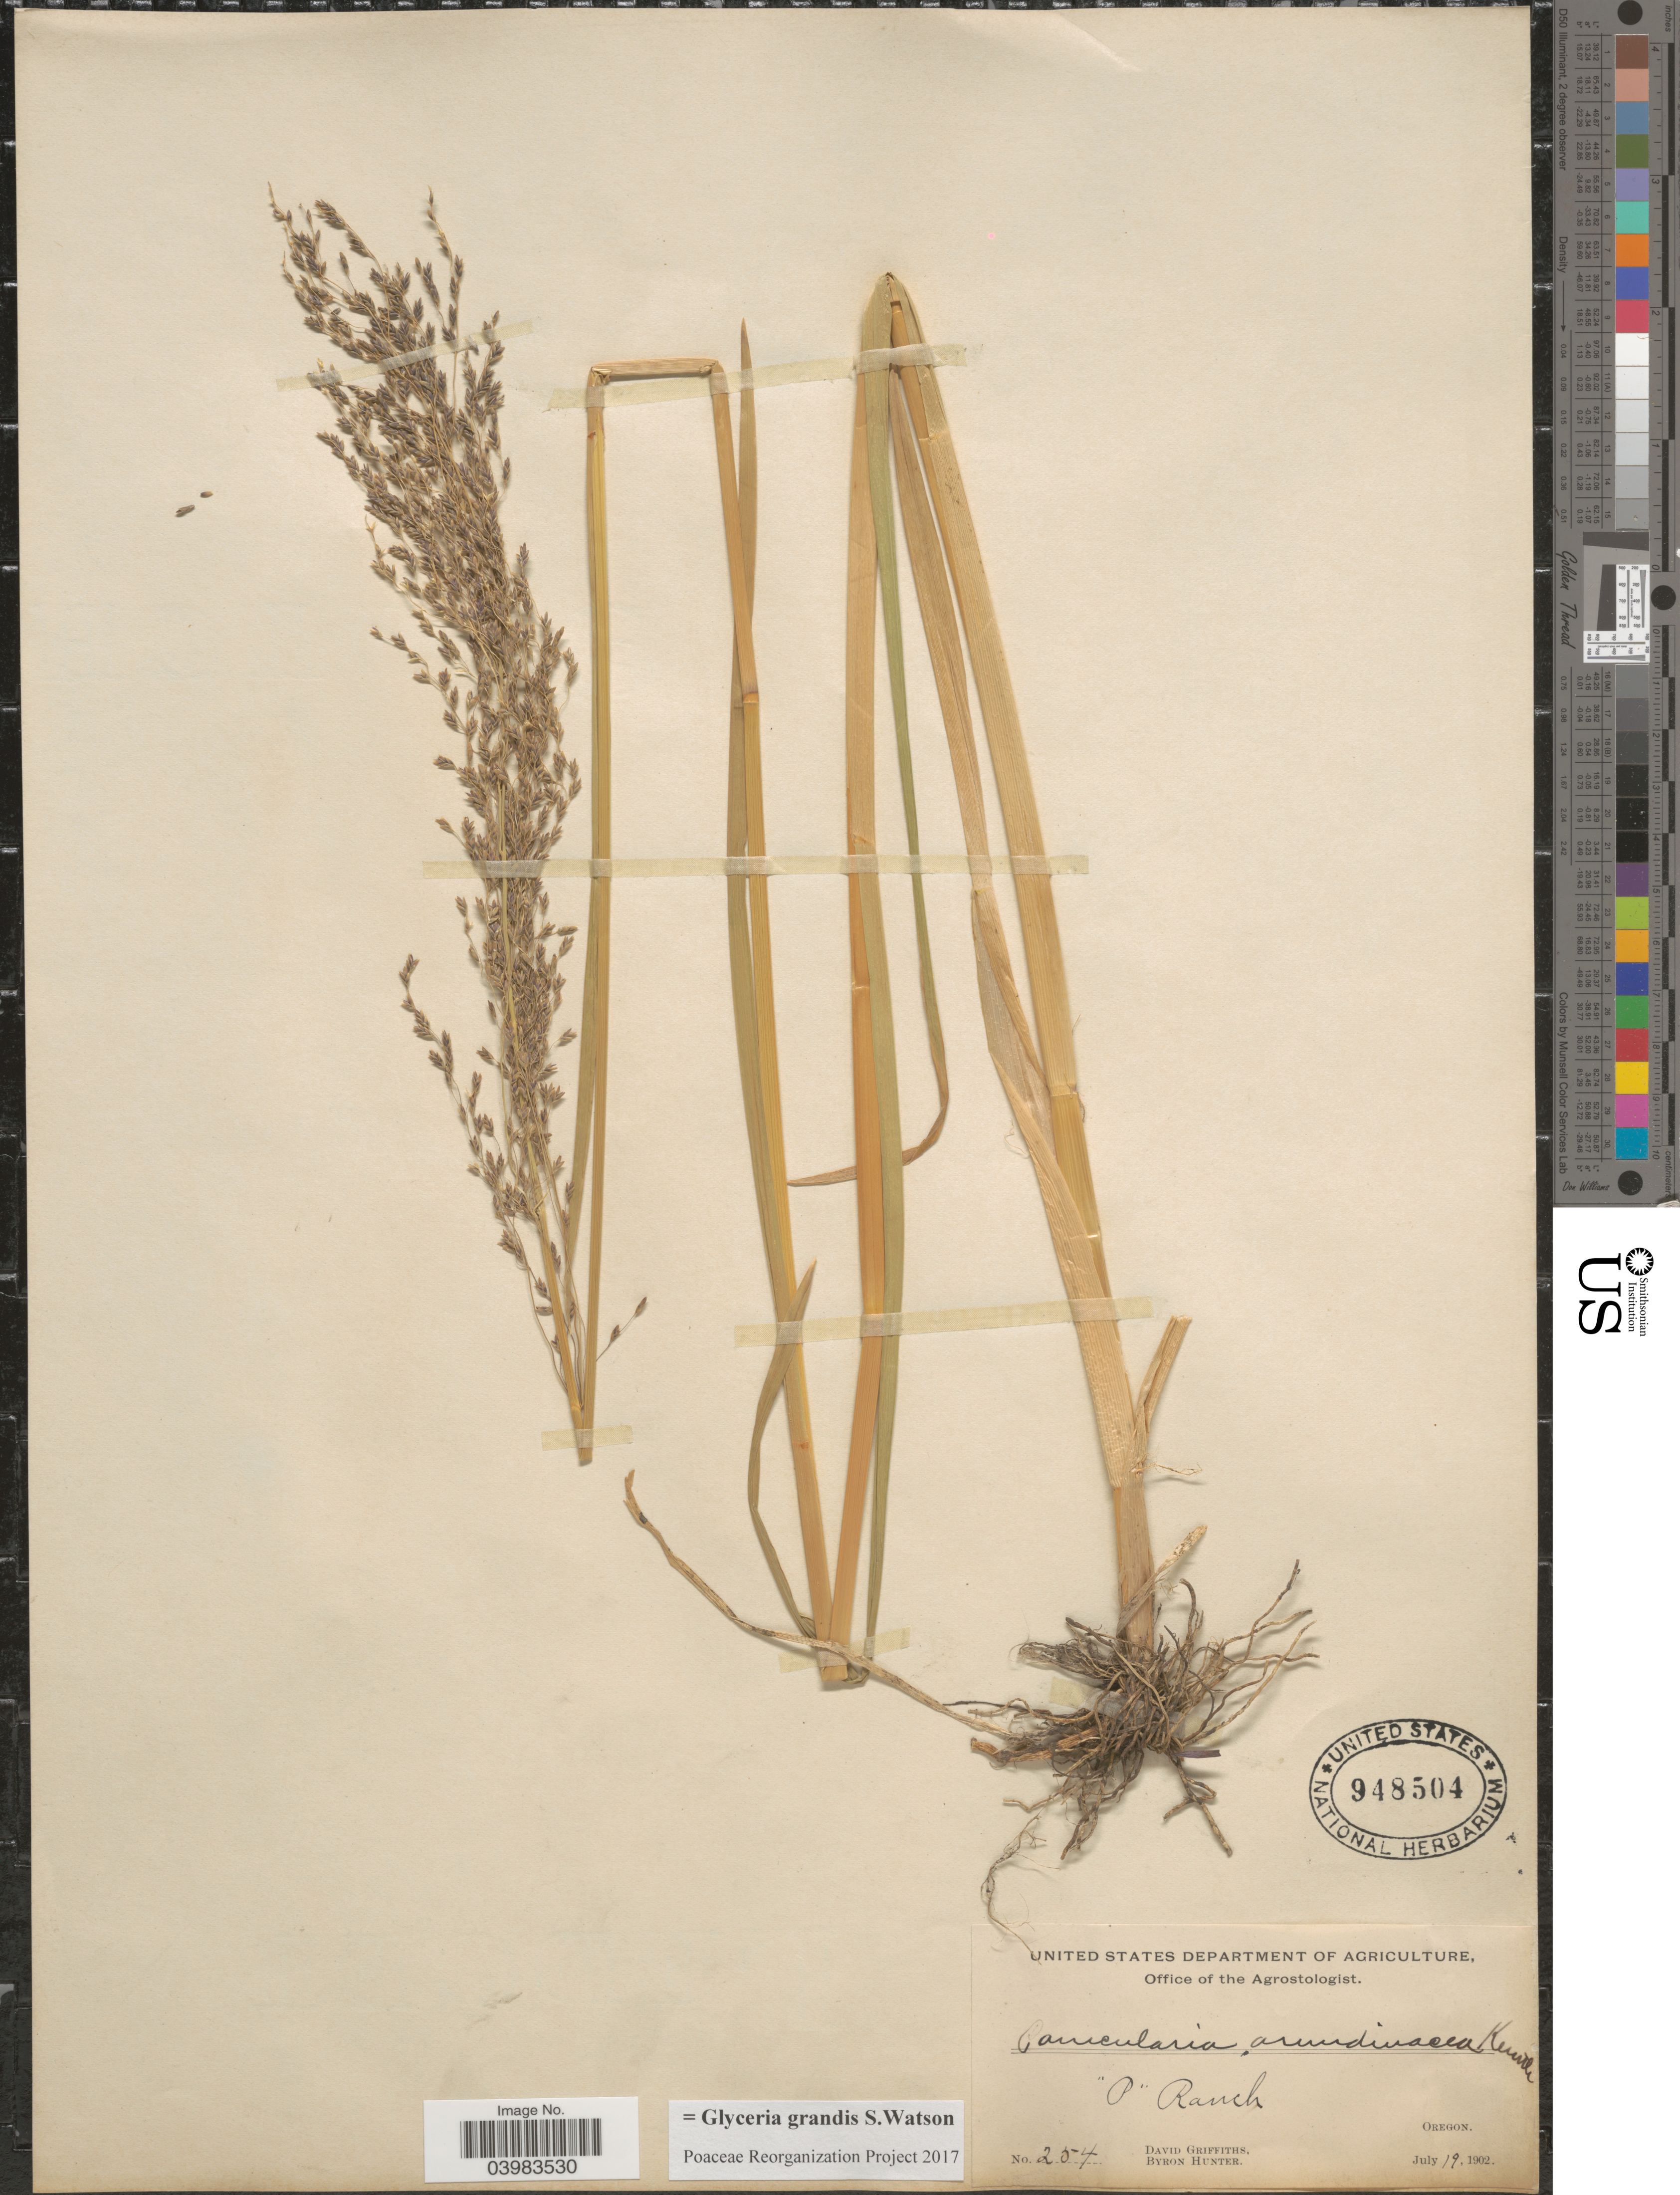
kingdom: Plantae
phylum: Tracheophyta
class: Liliopsida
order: Poales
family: Poaceae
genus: Glyceria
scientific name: Glyceria grandis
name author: S. Watson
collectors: D. Griffiths & B. Hunter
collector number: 254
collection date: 1902-07-19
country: United States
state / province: Oregon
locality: P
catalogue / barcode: US 948504